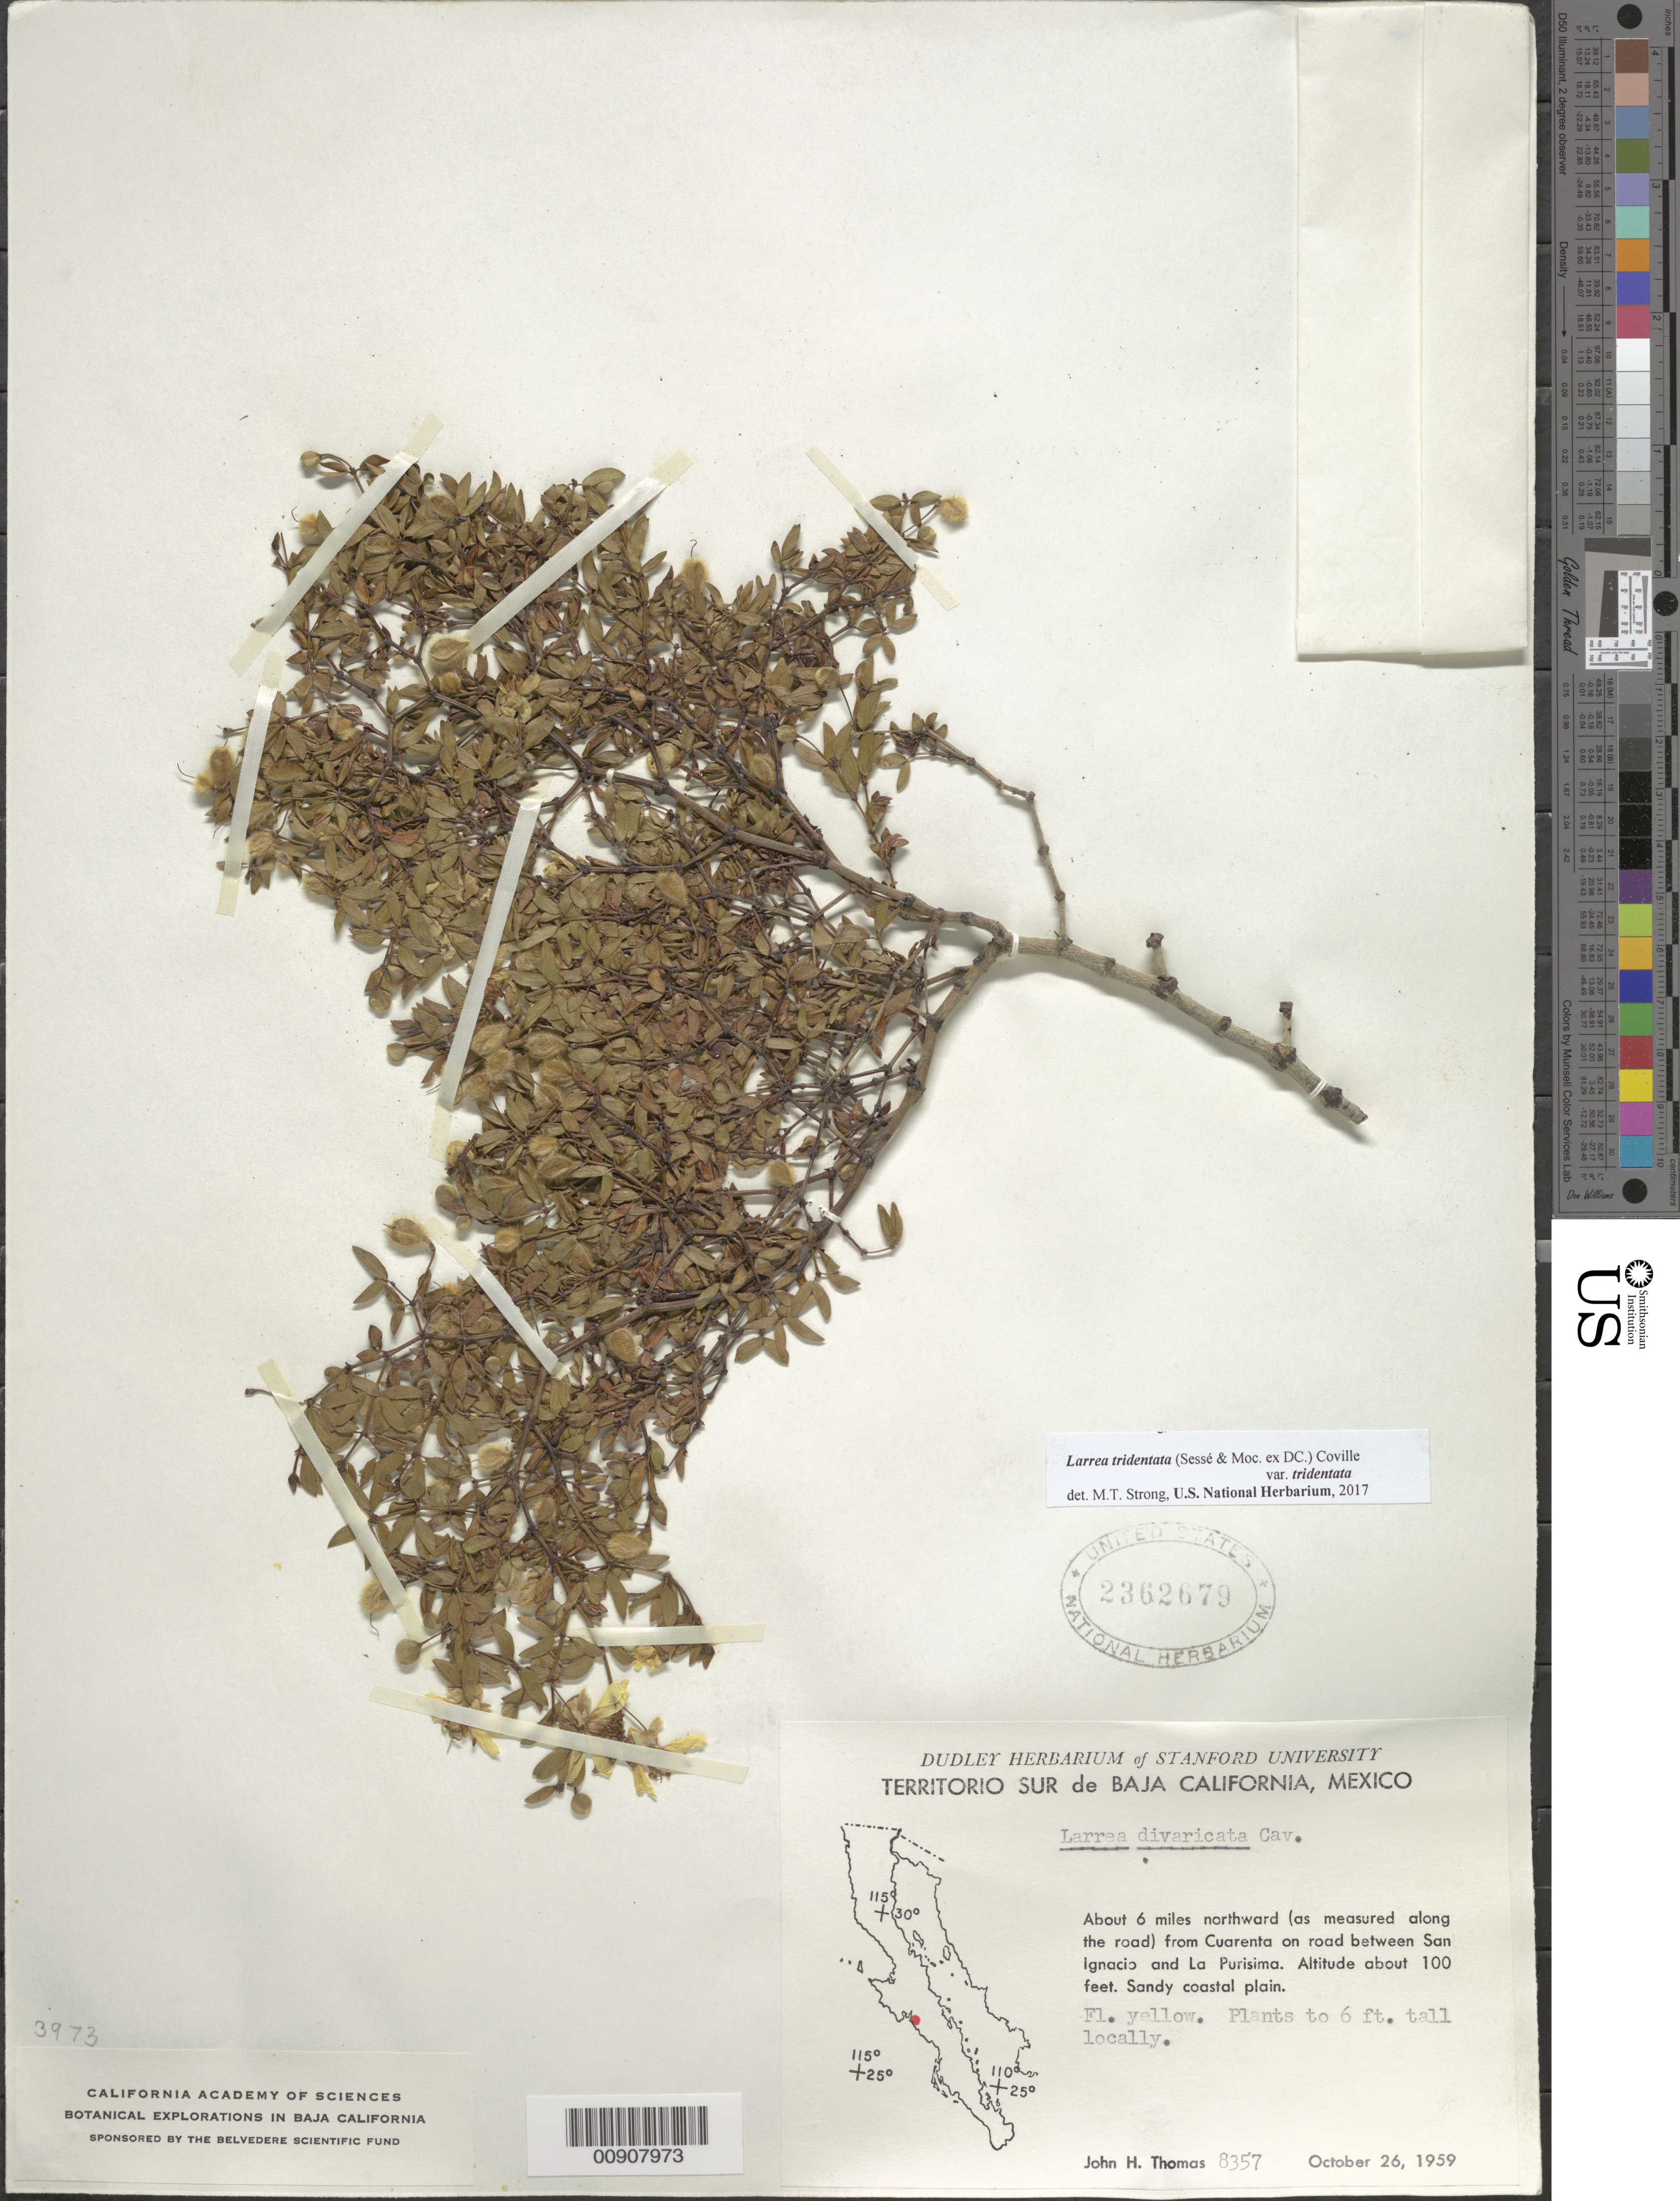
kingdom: Plantae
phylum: Tracheophyta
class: Magnoliopsida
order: Zygophyllales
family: Zygophyllaceae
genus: Larrea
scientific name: Larrea tridentata var. tridentata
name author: (Sessé & Moc. ex DC.) Coville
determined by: Strong, M. T., (US), Smithsonian Institution - National Museum of Natural History (UNITED STATES)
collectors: J. H. Thomas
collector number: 8357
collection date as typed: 26 Oct 1959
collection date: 1959-10-26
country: Mexico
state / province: Baja California Sur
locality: About 6 miles northward (as measured along the road) from Cuarenta on road between San Ignacio and La Purisima. Territorio Sur de Baja California.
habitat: Sandy coastal plain.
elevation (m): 30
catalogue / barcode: US 2362679